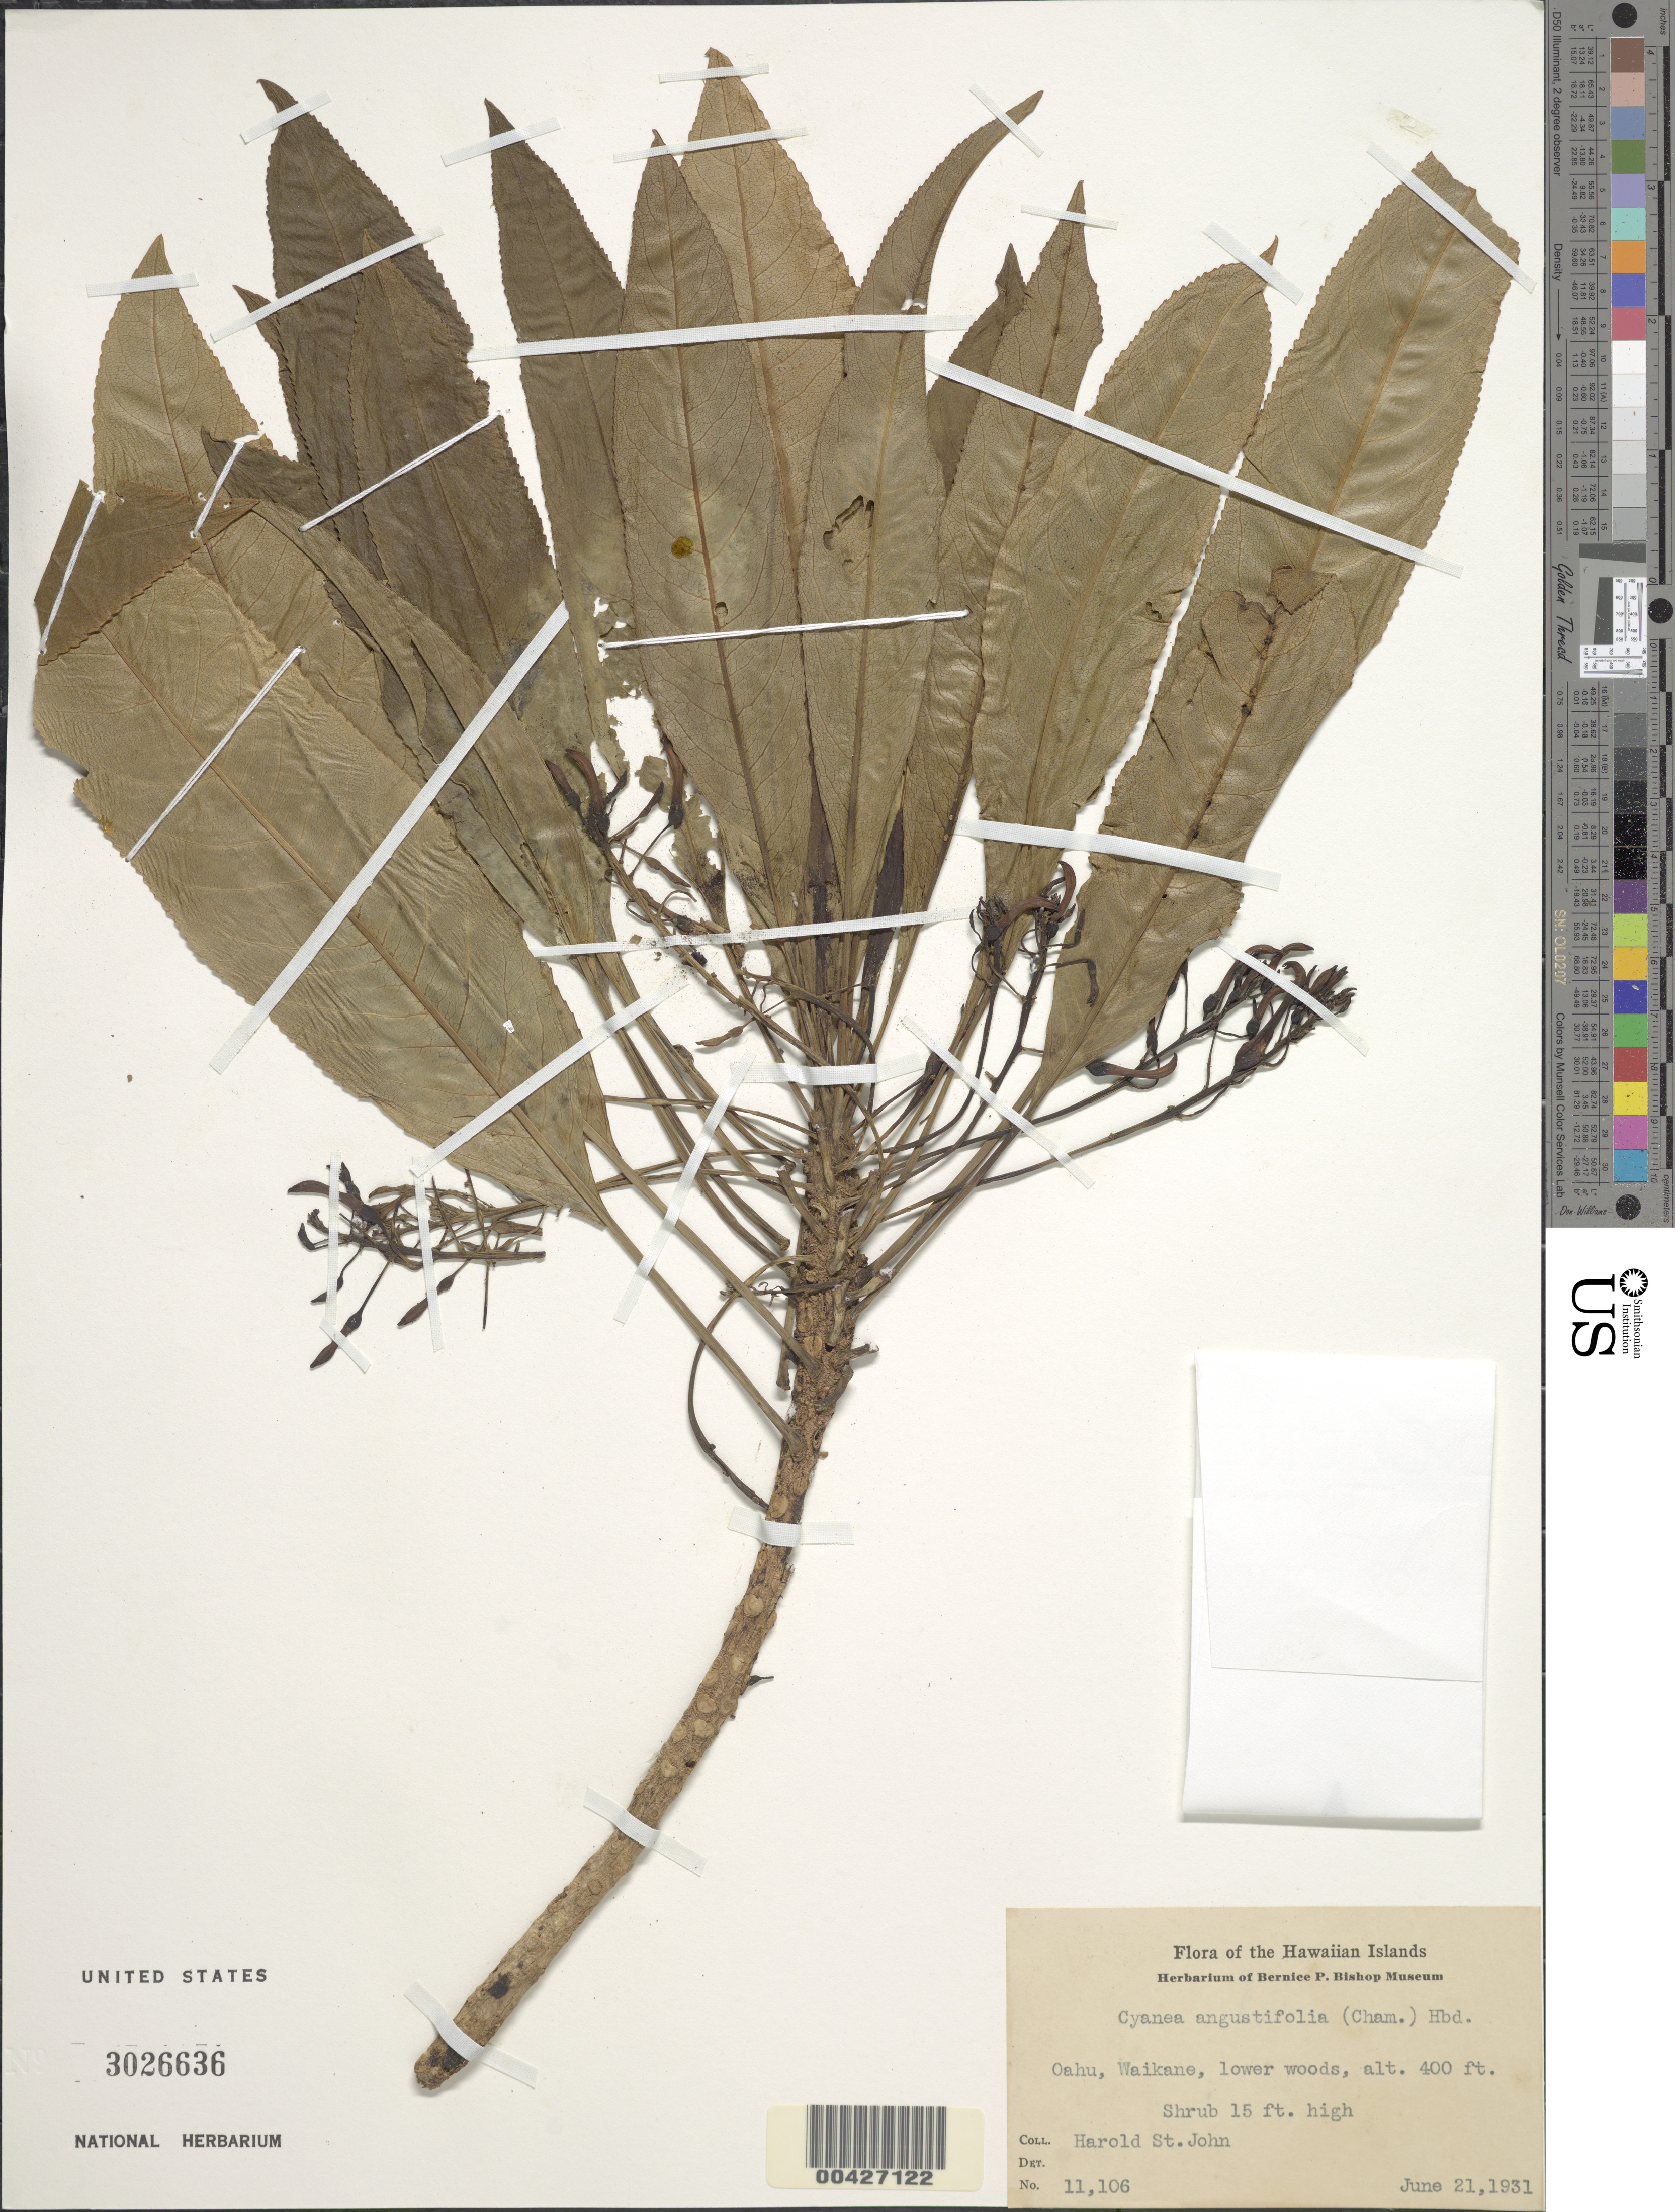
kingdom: Plantae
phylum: Tracheophyta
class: Magnoliopsida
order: Asterales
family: Campanulaceae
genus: Cyanea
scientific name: Cyanea angustifolia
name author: (Cham.) Hillebr.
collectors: H. St. John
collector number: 11106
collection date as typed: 21 Jun 1931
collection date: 1931-06-21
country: United States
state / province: Hawaii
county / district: Honolulu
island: Oahu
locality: Waikane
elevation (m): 122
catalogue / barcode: US 3026636